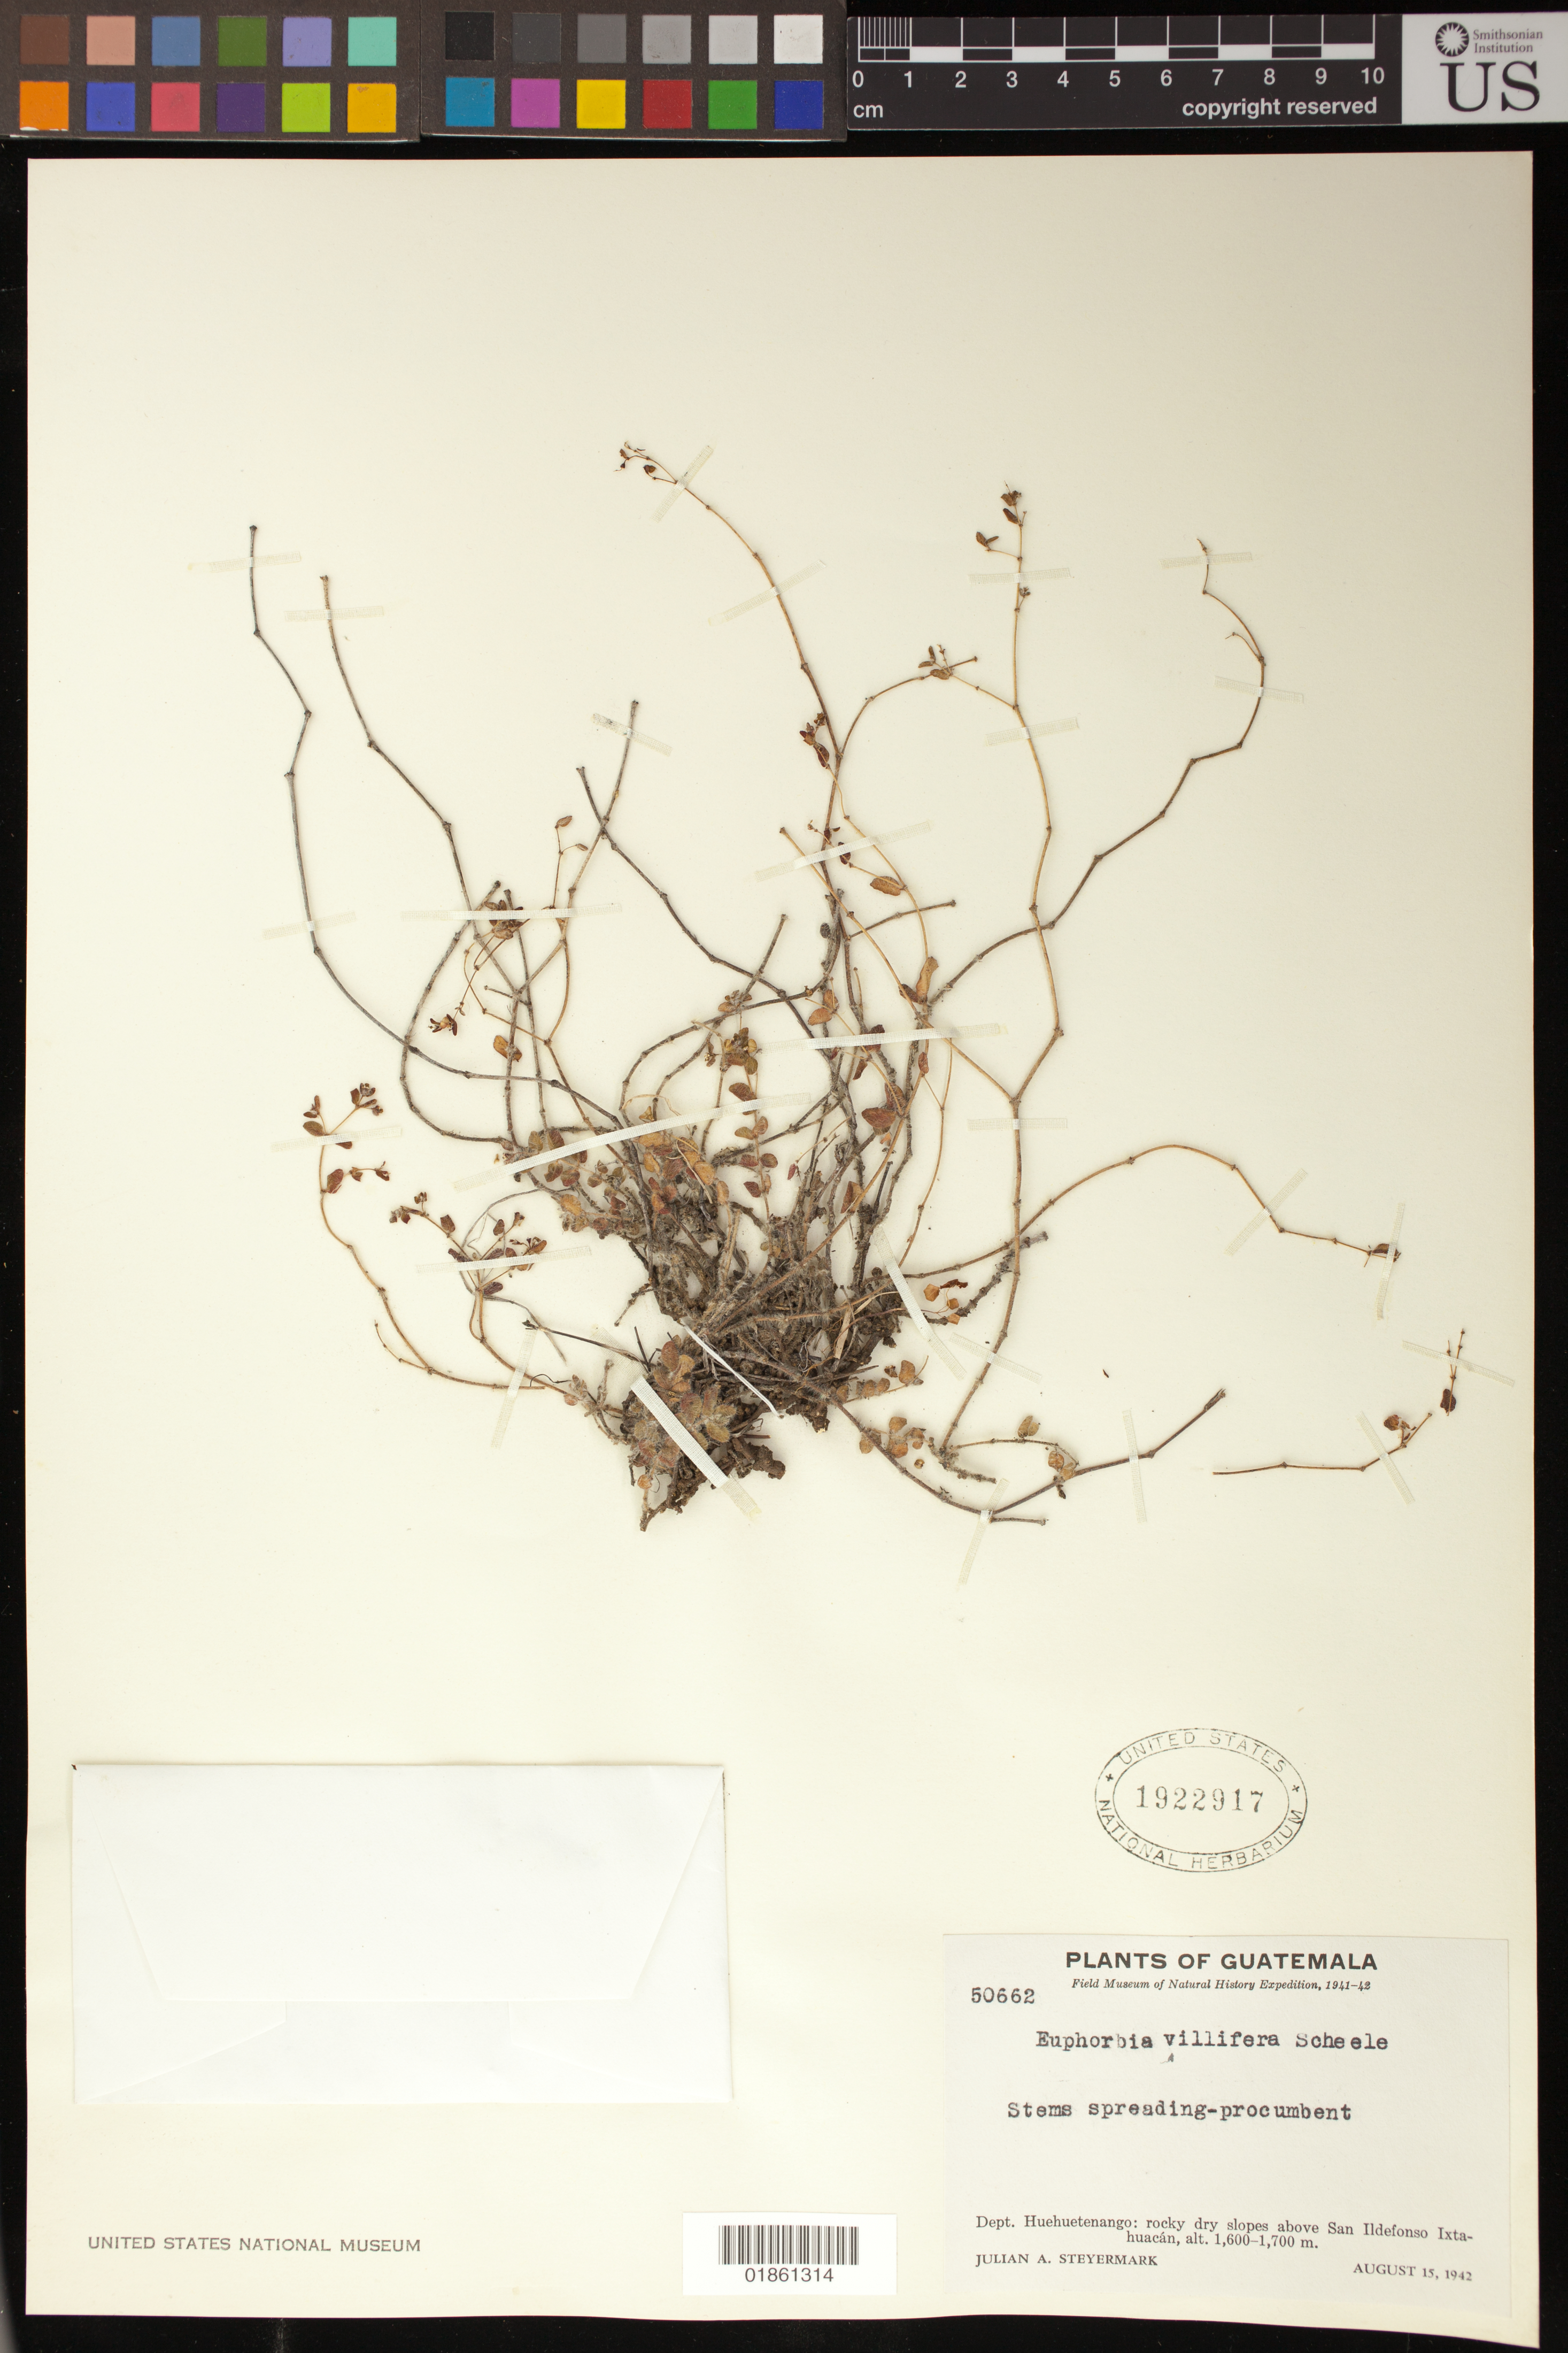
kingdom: Plantae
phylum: Tracheophyta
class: Magnoliopsida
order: Malpighiales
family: Euphorbiaceae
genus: Euphorbia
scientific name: Euphorbia villifera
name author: Scheele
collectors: J. Steyermark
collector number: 50662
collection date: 1942-08-15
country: Guatemala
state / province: Huehuetenango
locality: Rocky dry slopes above San Ildefonso Ixtahuacan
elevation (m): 1600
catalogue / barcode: US 1922917